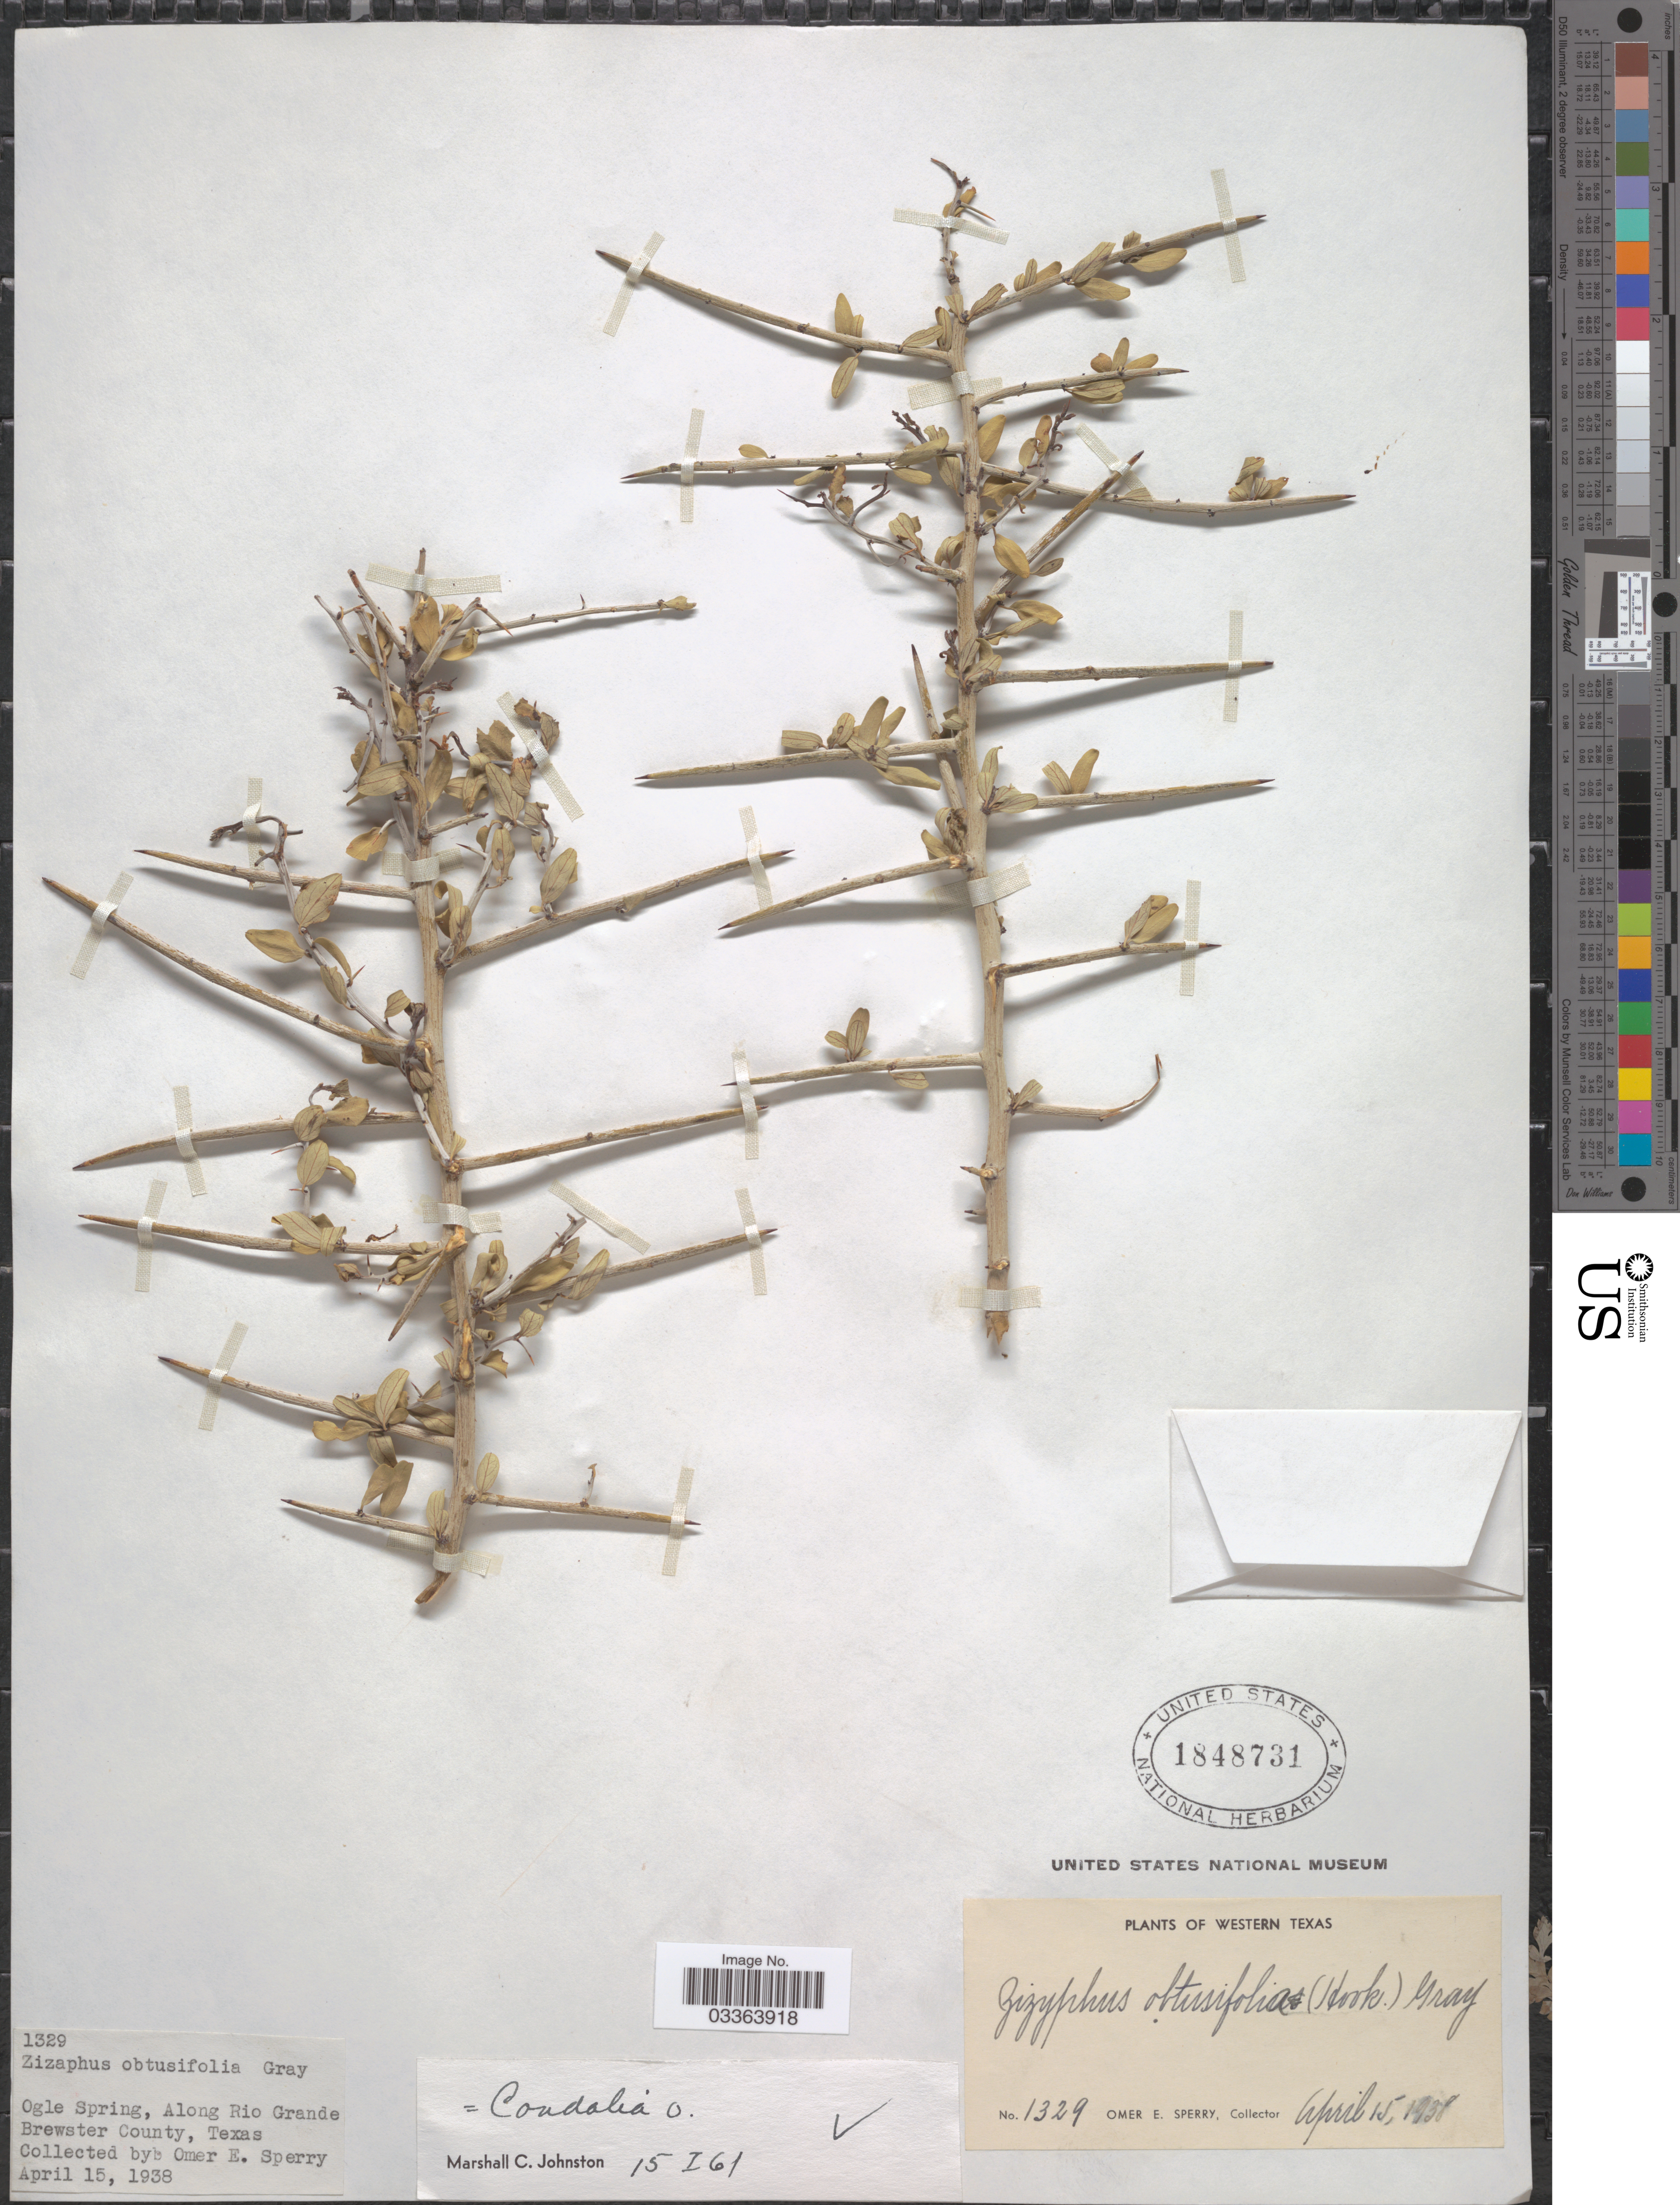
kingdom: Plantae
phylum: Tracheophyta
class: Magnoliopsida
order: Rosales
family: Rhamnaceae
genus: Sarcomphalus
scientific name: Sarcomphalus obtusifolius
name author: (Hook. ex Torr. & A. Gray) Hauenschild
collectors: O. E. Sperry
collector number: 1329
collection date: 1938-04-15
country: United States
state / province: Texas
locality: Western Texas. Ogle Spring, Along Rio Grande. Brewster County.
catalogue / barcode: US 1848731